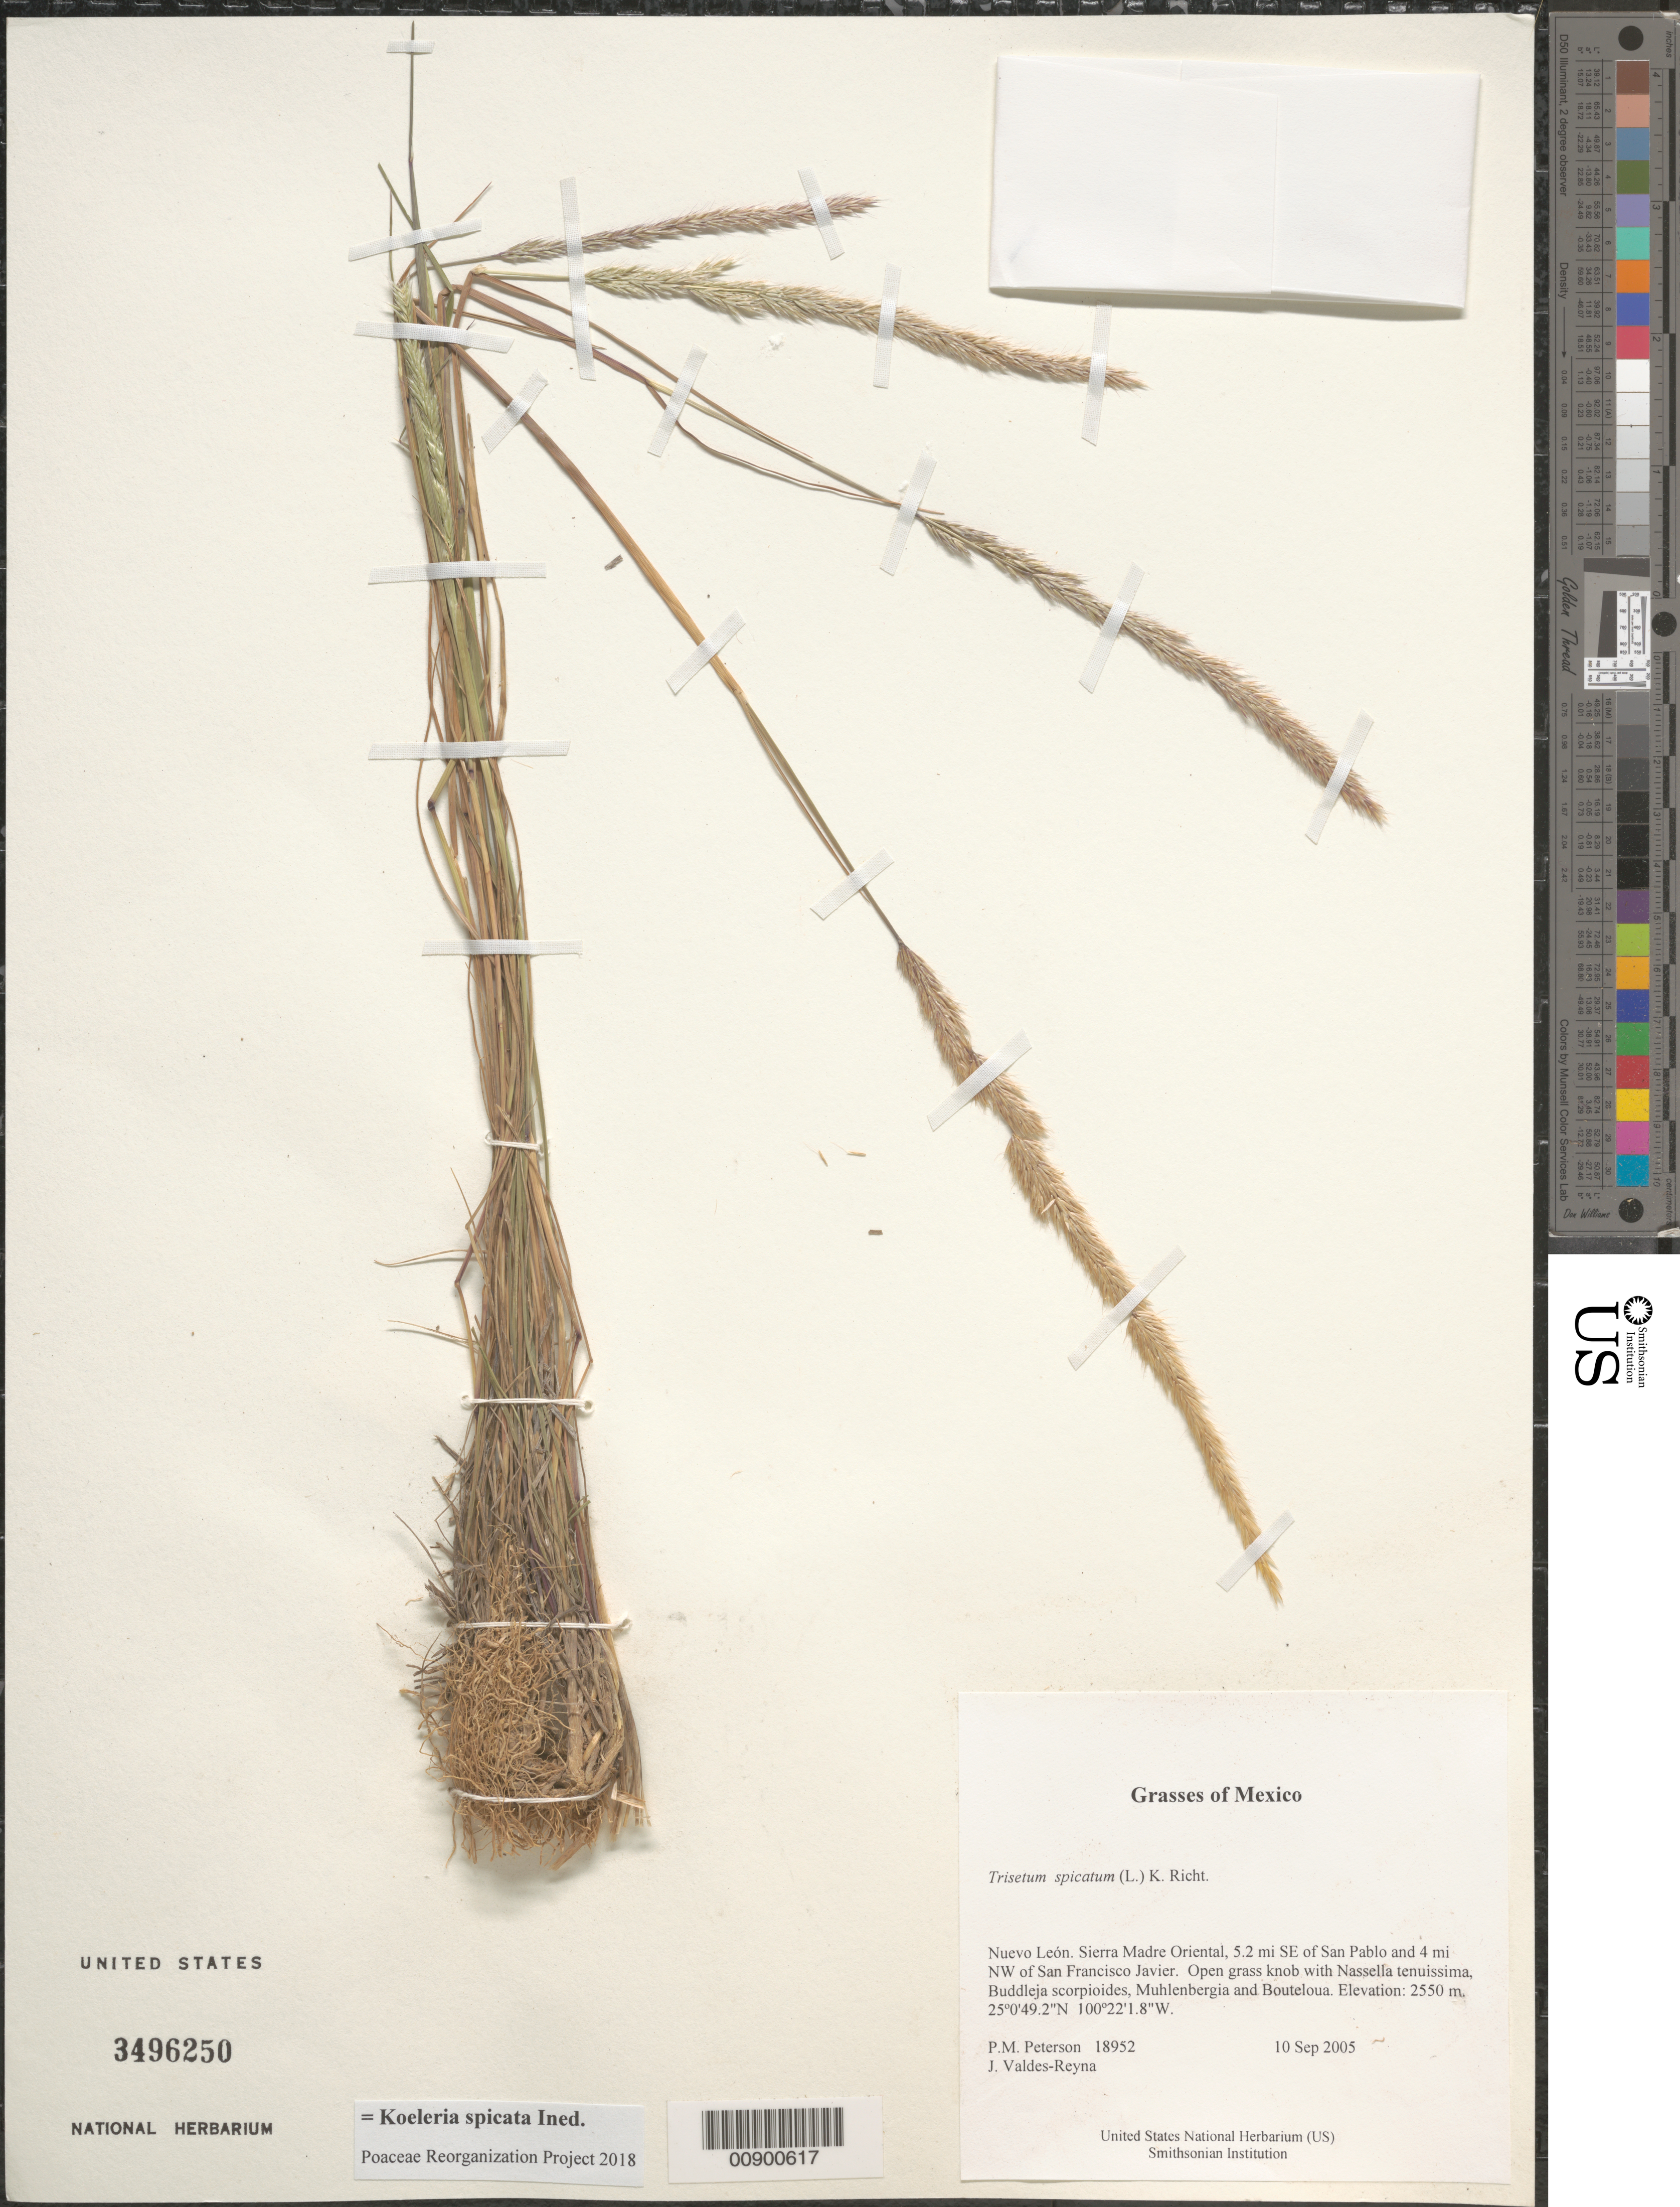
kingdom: Plantae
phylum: Tracheophyta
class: Liliopsida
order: Poales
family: Poaceae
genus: Koeleria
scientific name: Koeleria spicata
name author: (L.) Barberá et al.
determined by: Poaceae Reorganization Project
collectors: P. M. Peterson & J. Valdés-Reyna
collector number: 18952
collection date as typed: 10 Sep 2005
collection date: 2005-09-10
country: Mexico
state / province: Nuevo León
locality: Sierra Madre Oriental, 5.2 mi SE of San Pablo and 4 mi NW of San Francisco Javier. Open grass knob with Nassella tenuissima, Buddleja scorpioides, Muhlenbergia and Bouteloua.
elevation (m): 2550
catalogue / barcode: US 3496250